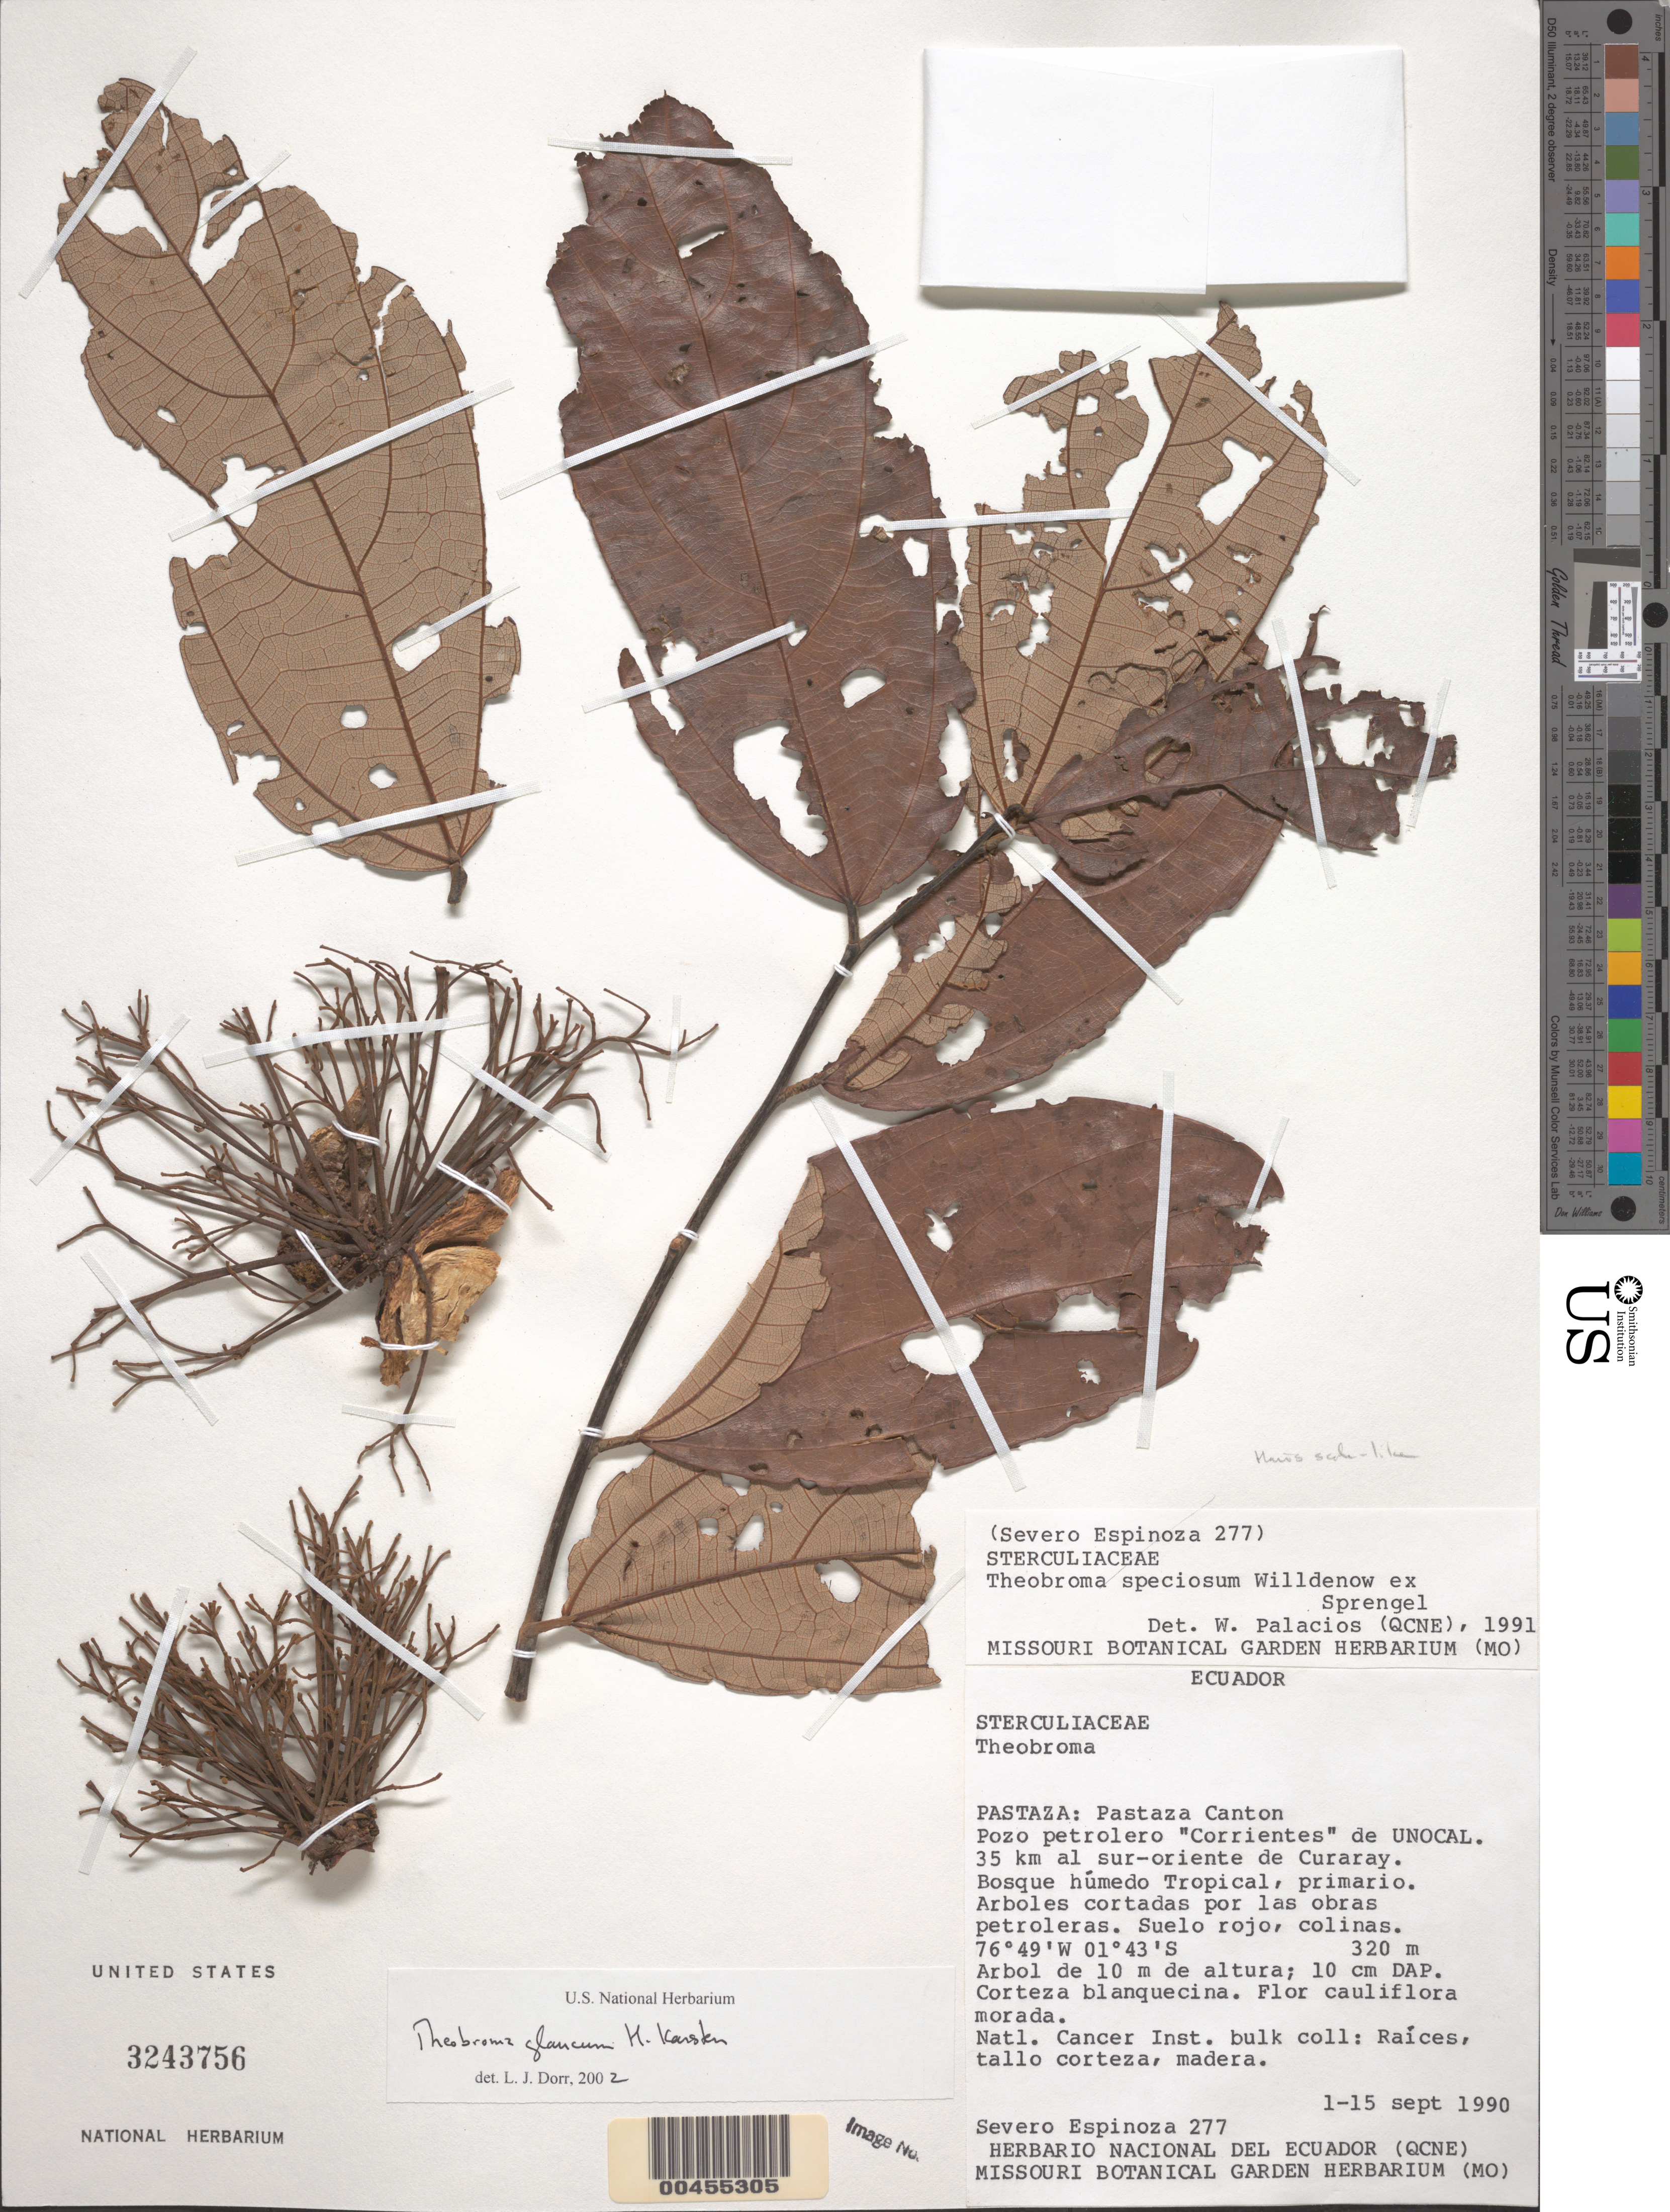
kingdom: Plantae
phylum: Tracheophyta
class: Magnoliopsida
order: Malvales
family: Malvaceae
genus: Theobroma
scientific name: Theobroma glaucum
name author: H. Karst.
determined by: Dorr, L. J., (BOT), Smithsonian Institution - National Museum of Natural History (UNITED STATES)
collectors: S. Espinoza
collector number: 277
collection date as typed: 01 Sep 1990 or 15 Sep 1990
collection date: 1990-09-01 or 1990-09-15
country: Ecuador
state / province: Pastaza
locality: Pastaza Canton, Pozo petrolero "Corrientes" de UNOCAL. 35 km al sur-oriente de Curaray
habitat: Bosque húmedo Tropical, primario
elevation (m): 320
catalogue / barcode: US 3243765